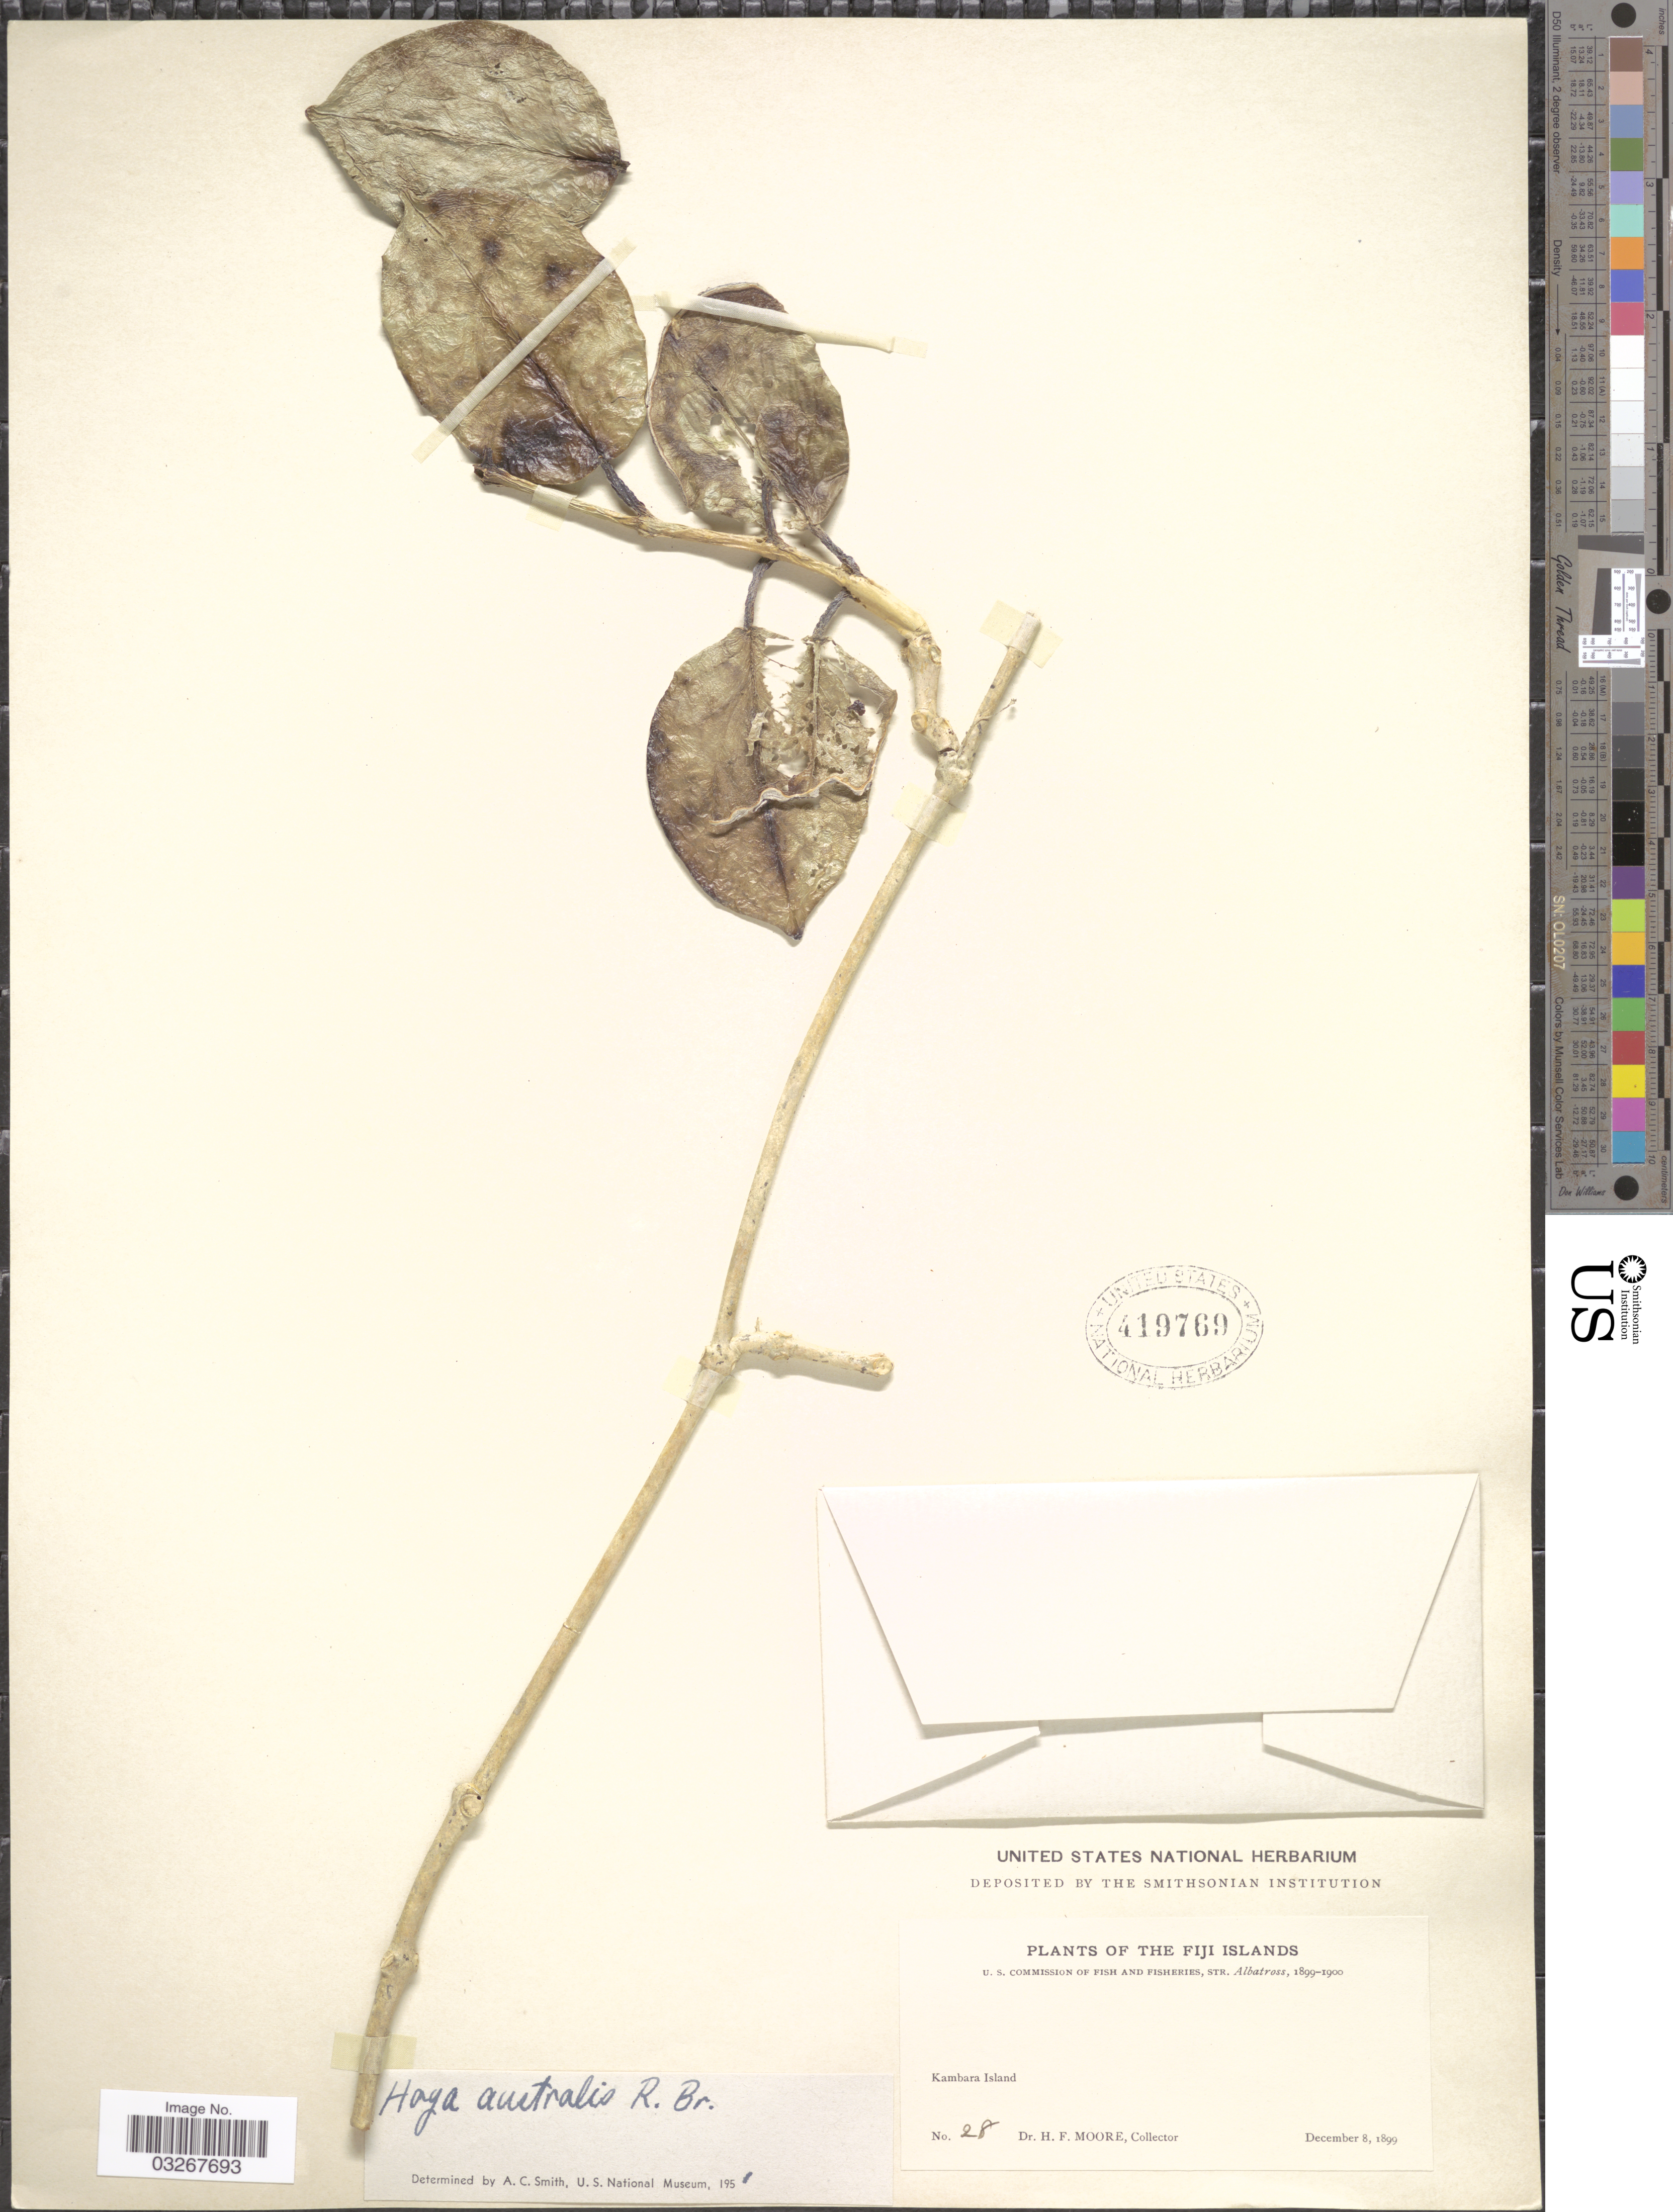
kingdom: Plantae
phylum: Tracheophyta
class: Magnoliopsida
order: Gentianales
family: Apocynaceae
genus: Hoya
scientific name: Hoya australis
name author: R. Br. ex J. Traill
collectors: H. F. Moore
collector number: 28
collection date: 1899-12-08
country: Fiji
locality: Kambara Island.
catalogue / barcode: US 419769